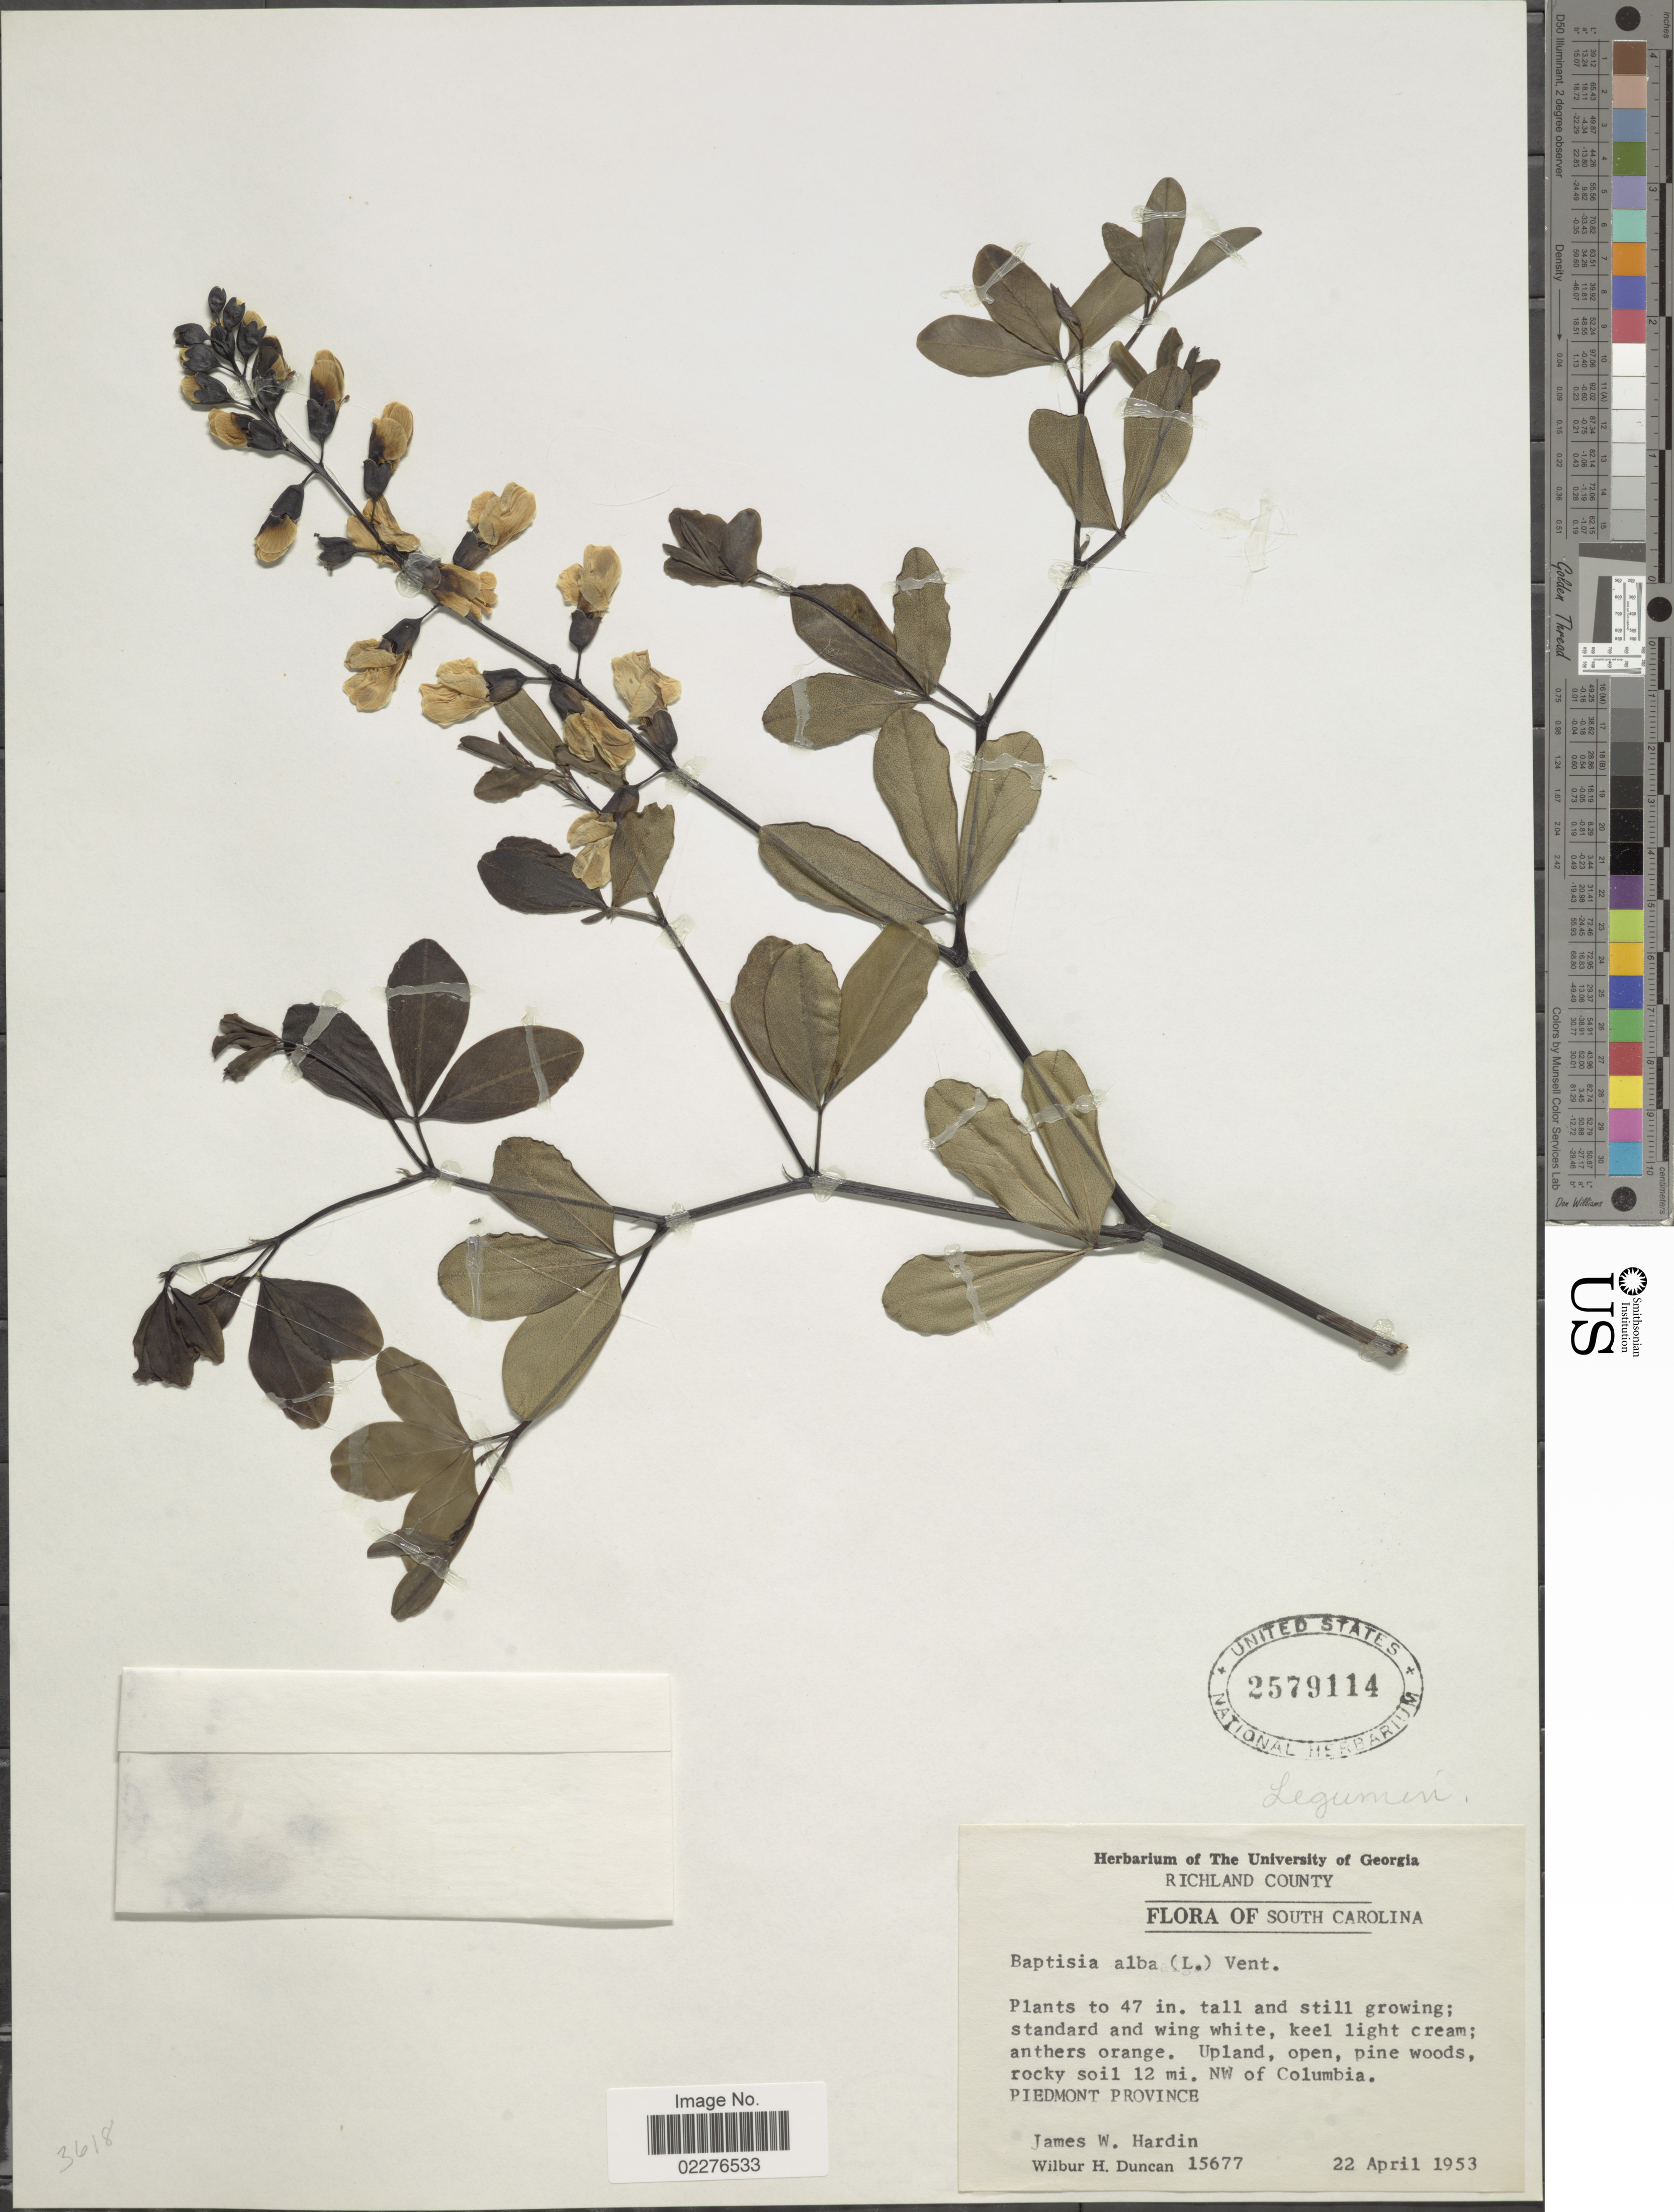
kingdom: Plantae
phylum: Tracheophyta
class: Magnoliopsida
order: Fabales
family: Fabaceae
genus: Baptisia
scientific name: Baptisia alba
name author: (L.) Vent.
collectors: J. W. Hardin & W. H. Duncan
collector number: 15677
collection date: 1953-04-22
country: United States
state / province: South Carolina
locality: Richland County, Upland, open, pine woods, rocky soil 12 mi. NW of Columbia. Piedmont Province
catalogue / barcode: US 2579114